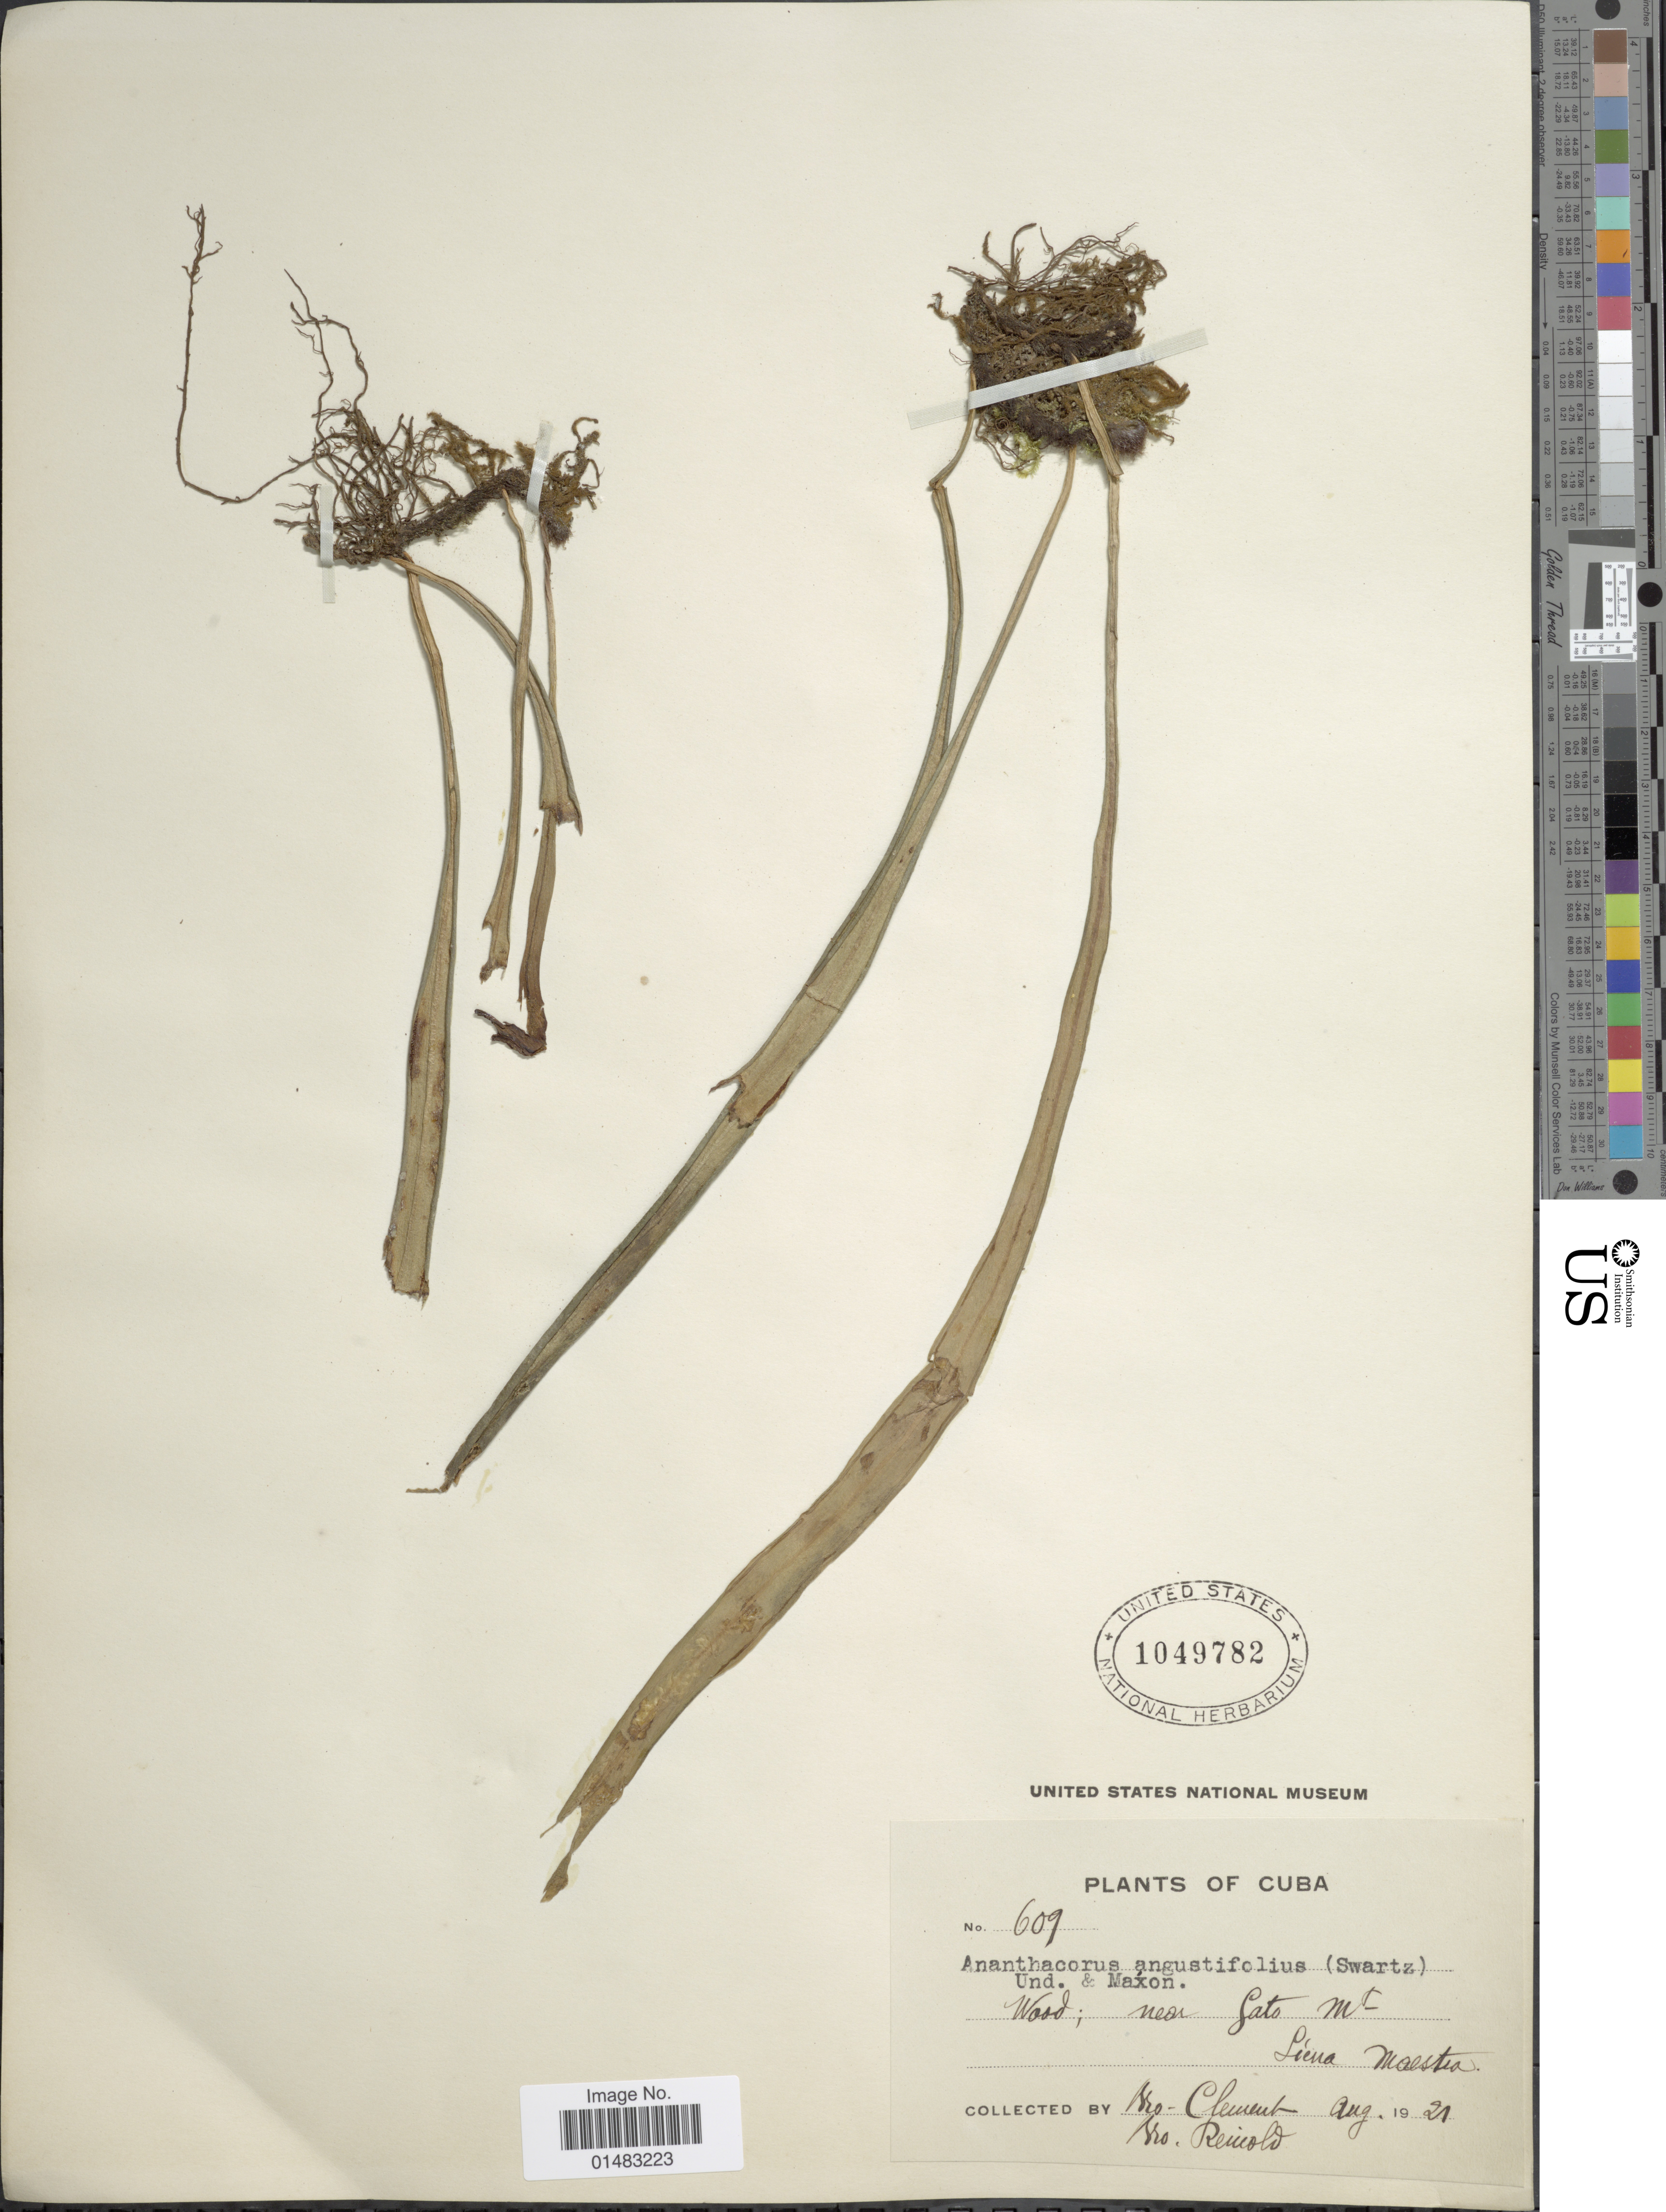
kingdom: Plantae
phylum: Tracheophyta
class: Polypodiopsida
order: Polypodiales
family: Pteridaceae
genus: Ananthacorus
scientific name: Ananthacorus angustifolius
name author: (Sw.) Underw. & Maxon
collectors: B. Clement & Reinold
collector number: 609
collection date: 1921-08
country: Cuba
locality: Wood, near Gato Mt., Sierra Maestra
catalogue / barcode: US 1049782